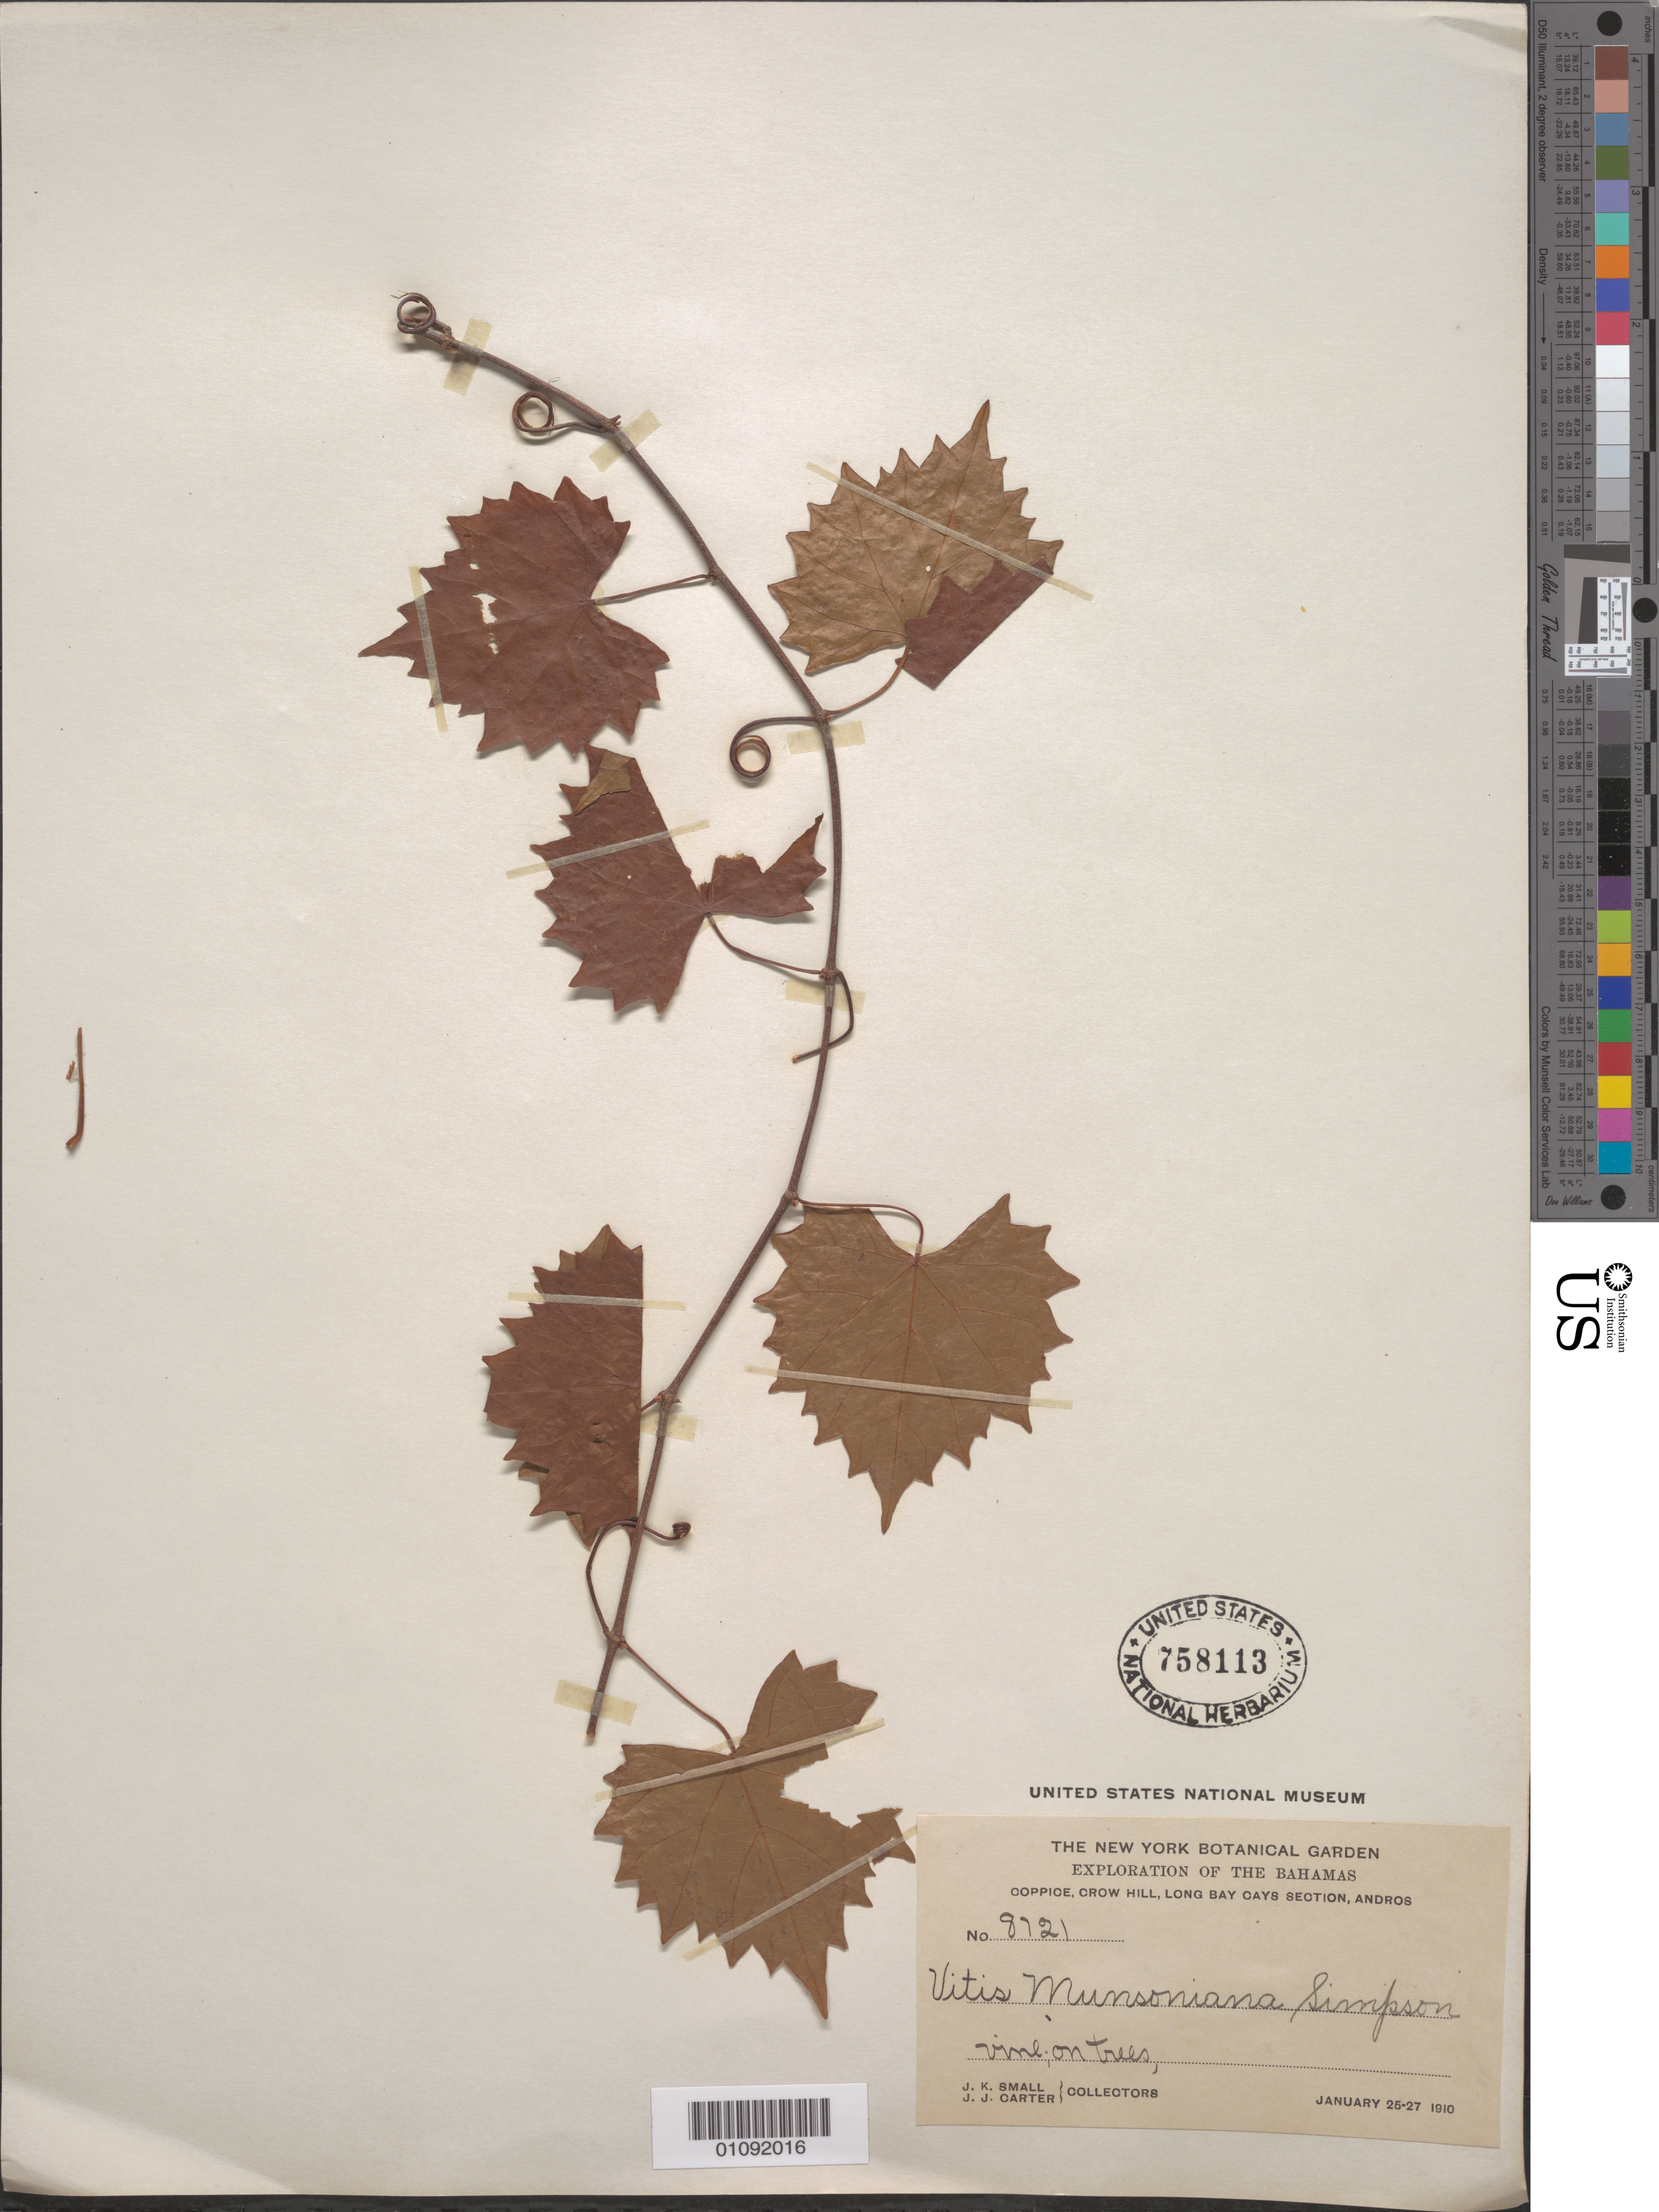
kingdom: Plantae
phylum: Tracheophyta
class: Magnoliopsida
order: Vitales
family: Vitaceae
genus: Vitis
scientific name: Vitis munsoniana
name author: J.H. Simpson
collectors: J. K. Small & J. J. Carter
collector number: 8721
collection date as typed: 25 Jan 1910 to 27 Jan 1910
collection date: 1910-01-25/1910-01-27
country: Bahamas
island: Andros I.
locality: Coppice crow hill, long bay Cays section, Andros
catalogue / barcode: US 758113